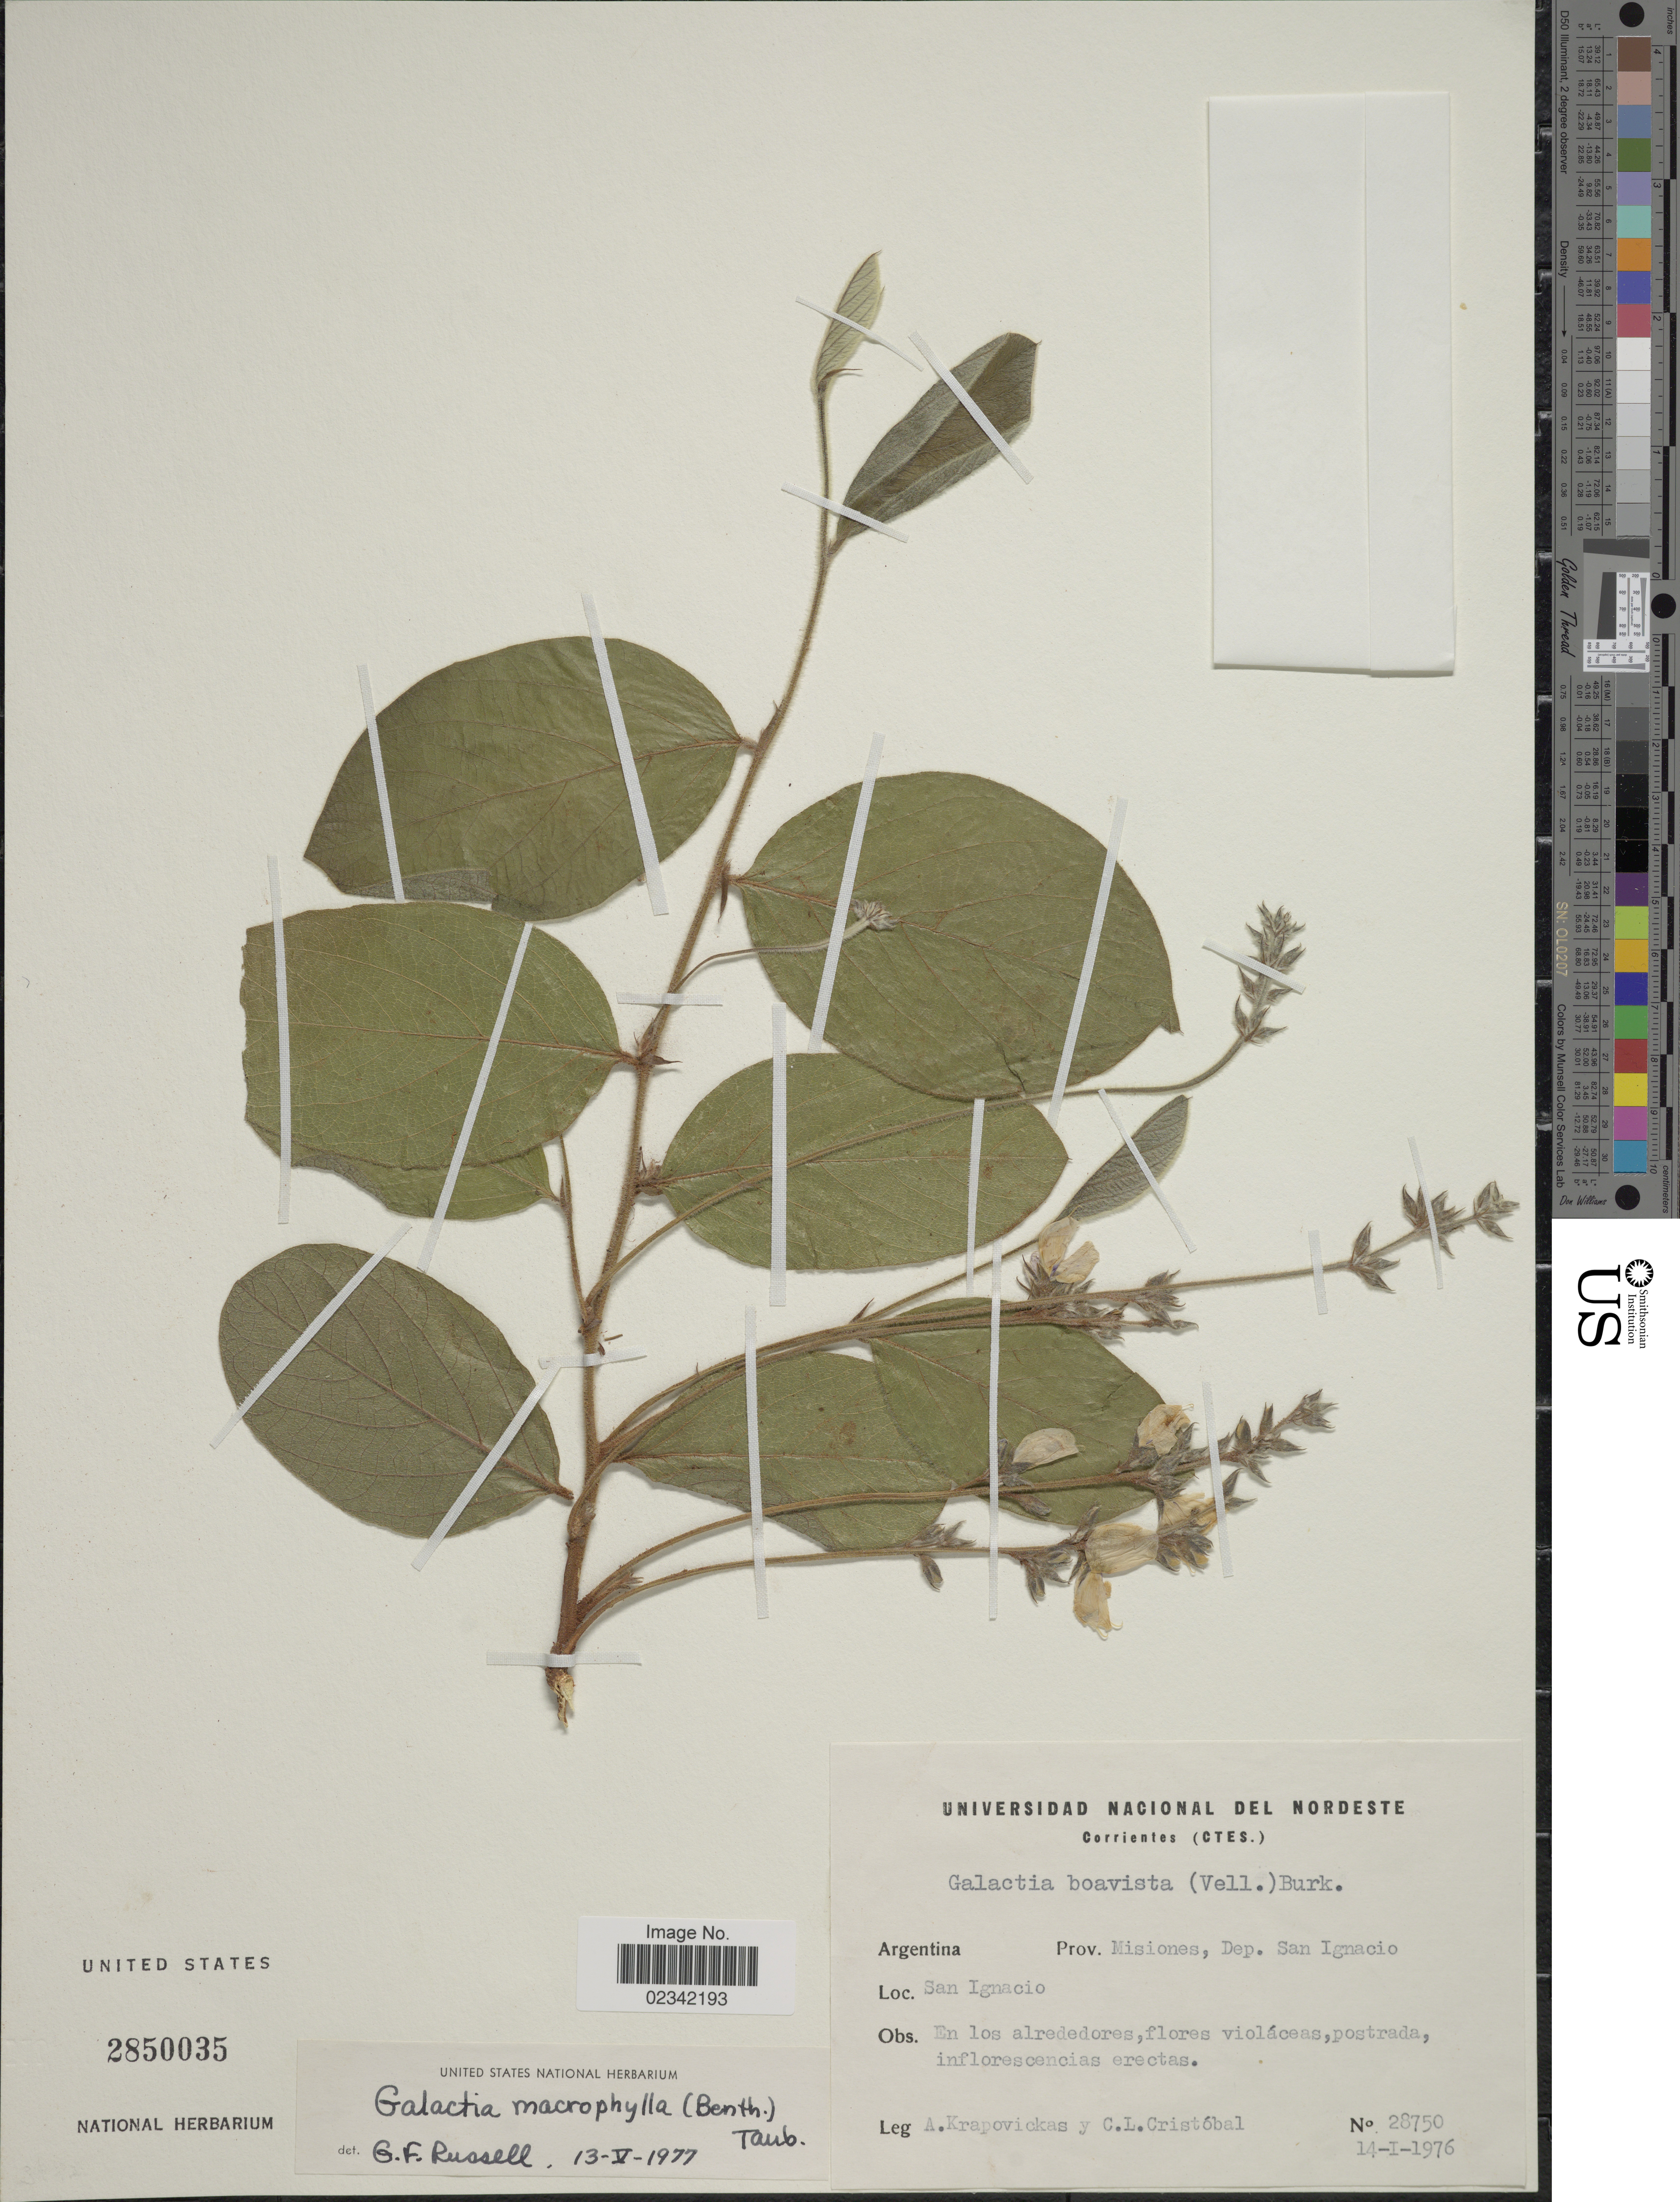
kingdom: Plantae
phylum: Tracheophyta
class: Magnoliopsida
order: Fabales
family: Fabaceae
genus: Cerradicola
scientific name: Cerradicola boavista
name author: (Vell.) L.P. Queiroz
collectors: A. Krapovickas & C. L. Cristóbal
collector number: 28750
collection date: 1976-01-14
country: Argentina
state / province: Misiones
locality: Prov. Misiones, Dep. San Ignacio, San Ignacio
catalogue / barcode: US 2850035